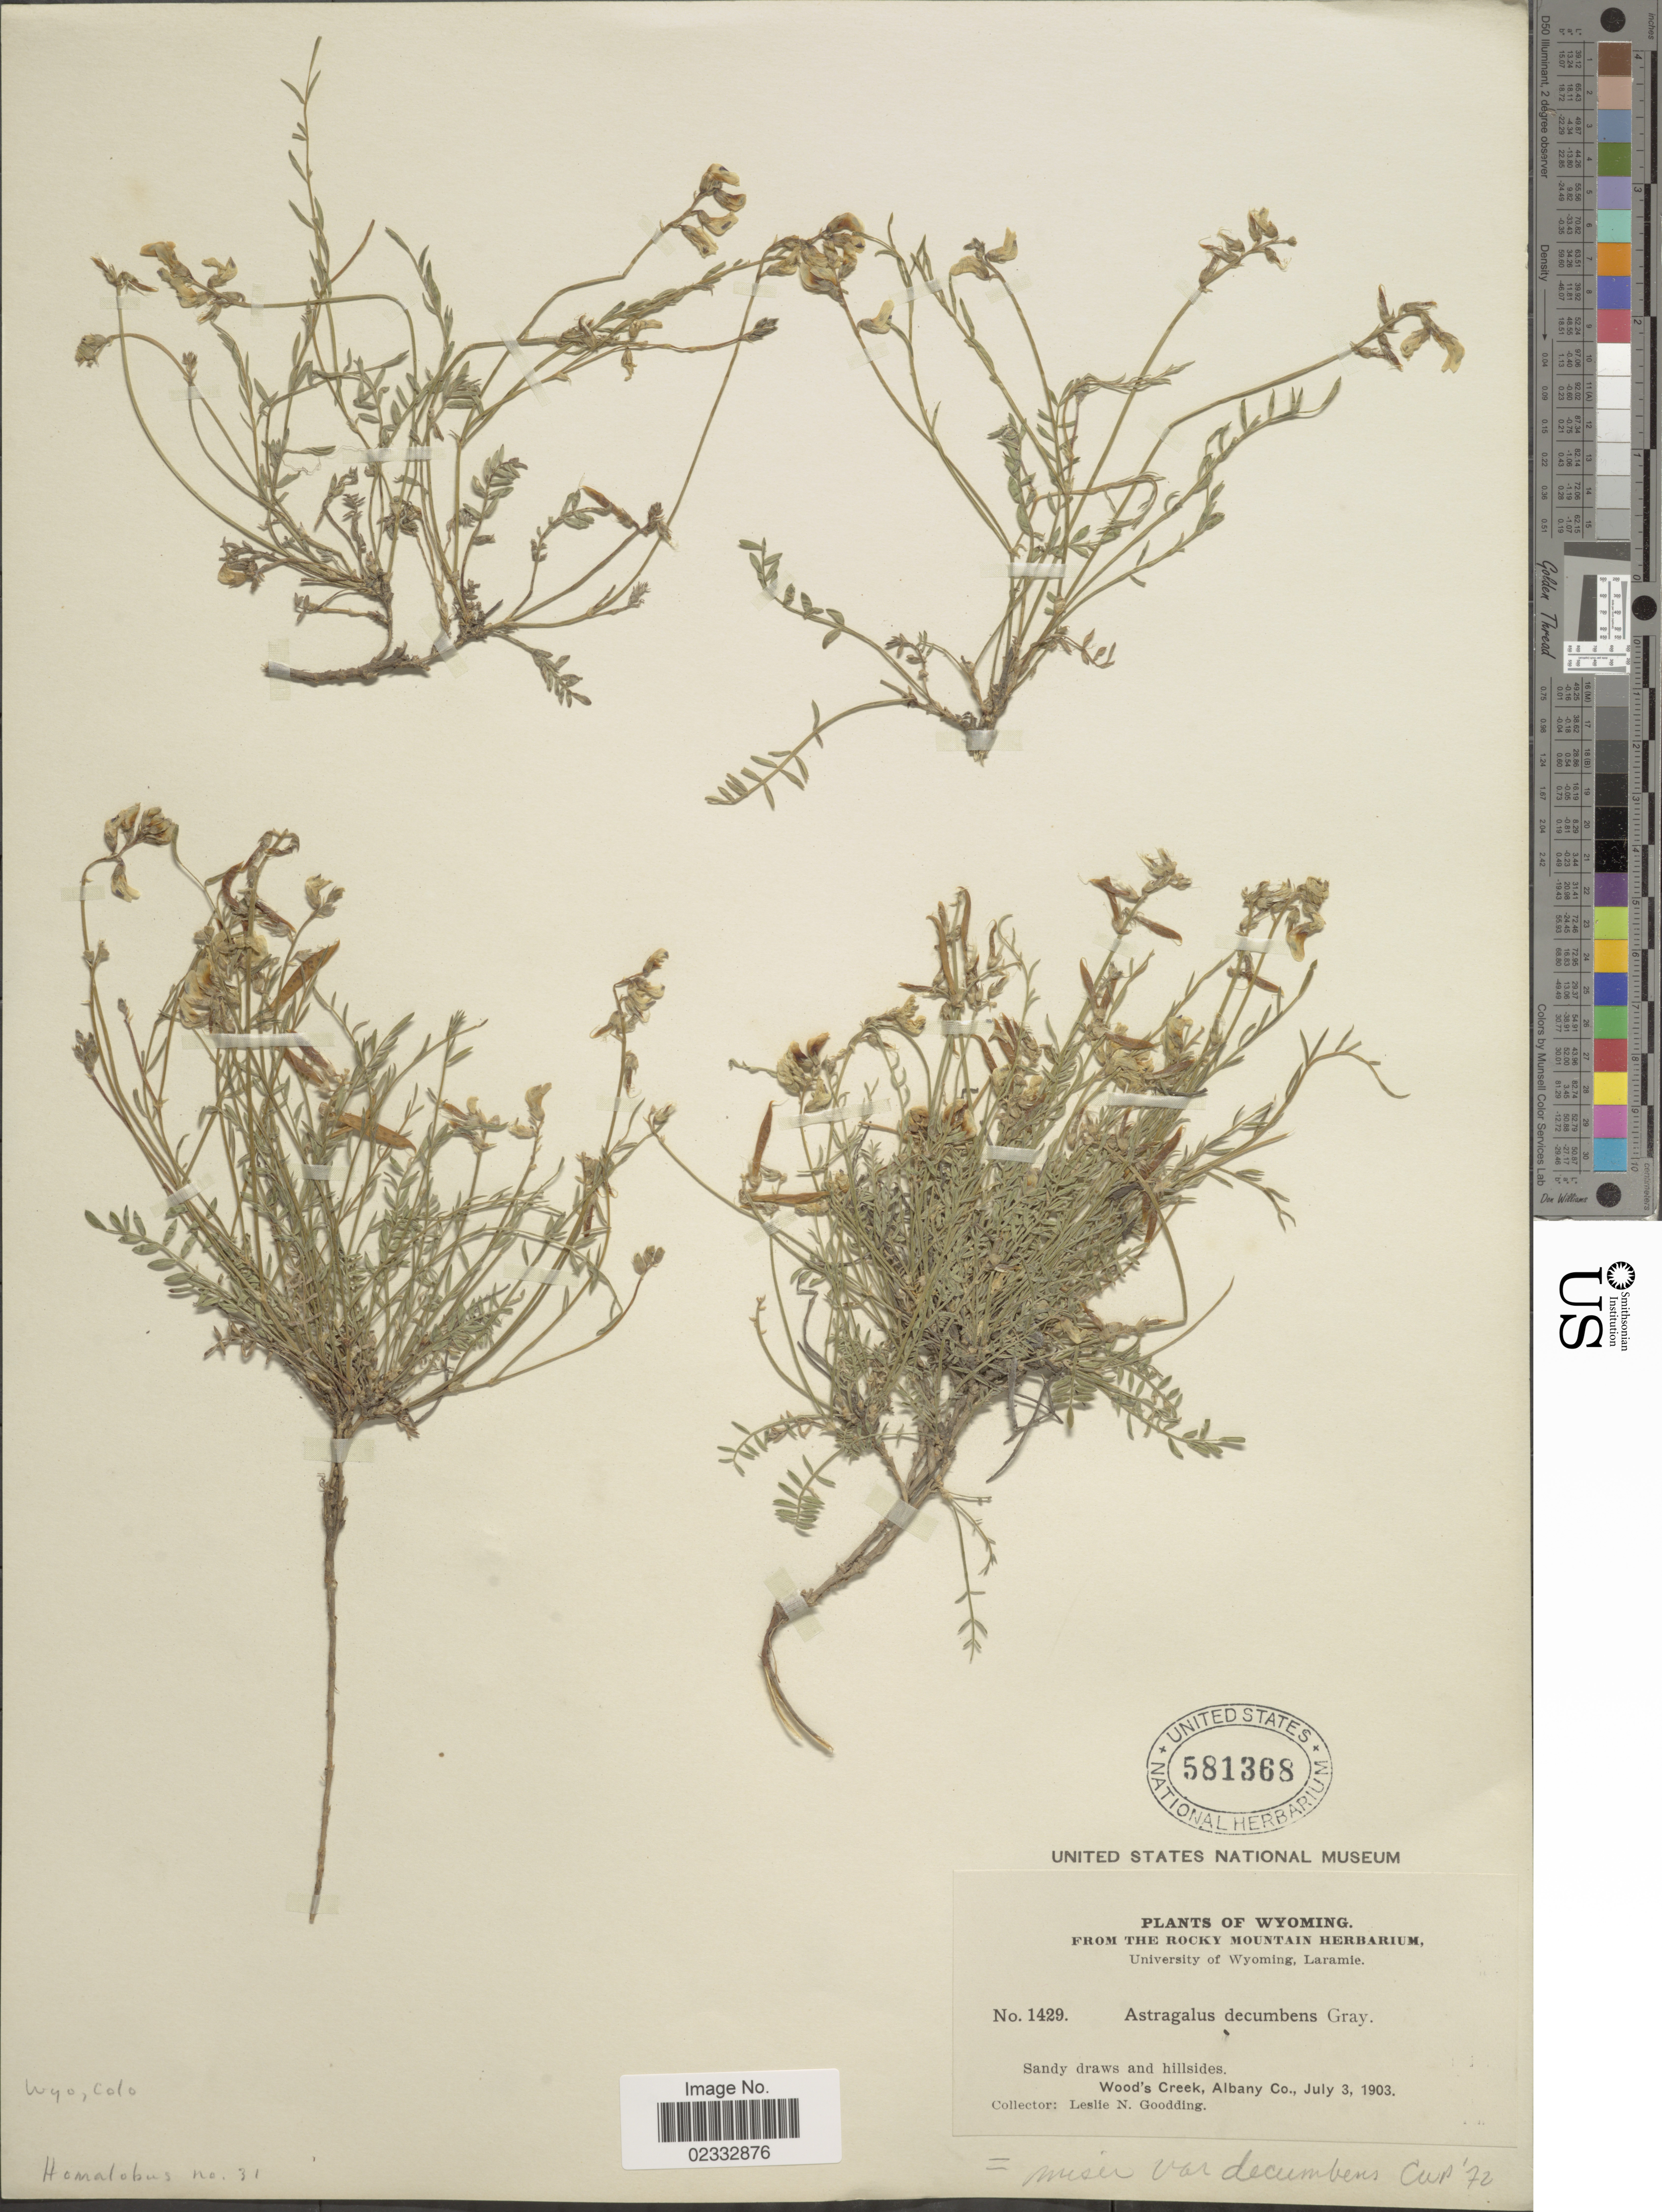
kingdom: Plantae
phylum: Tracheophyta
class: Magnoliopsida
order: Fabales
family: Fabaceae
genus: Astragalus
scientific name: Astragalus miser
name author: Douglas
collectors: L. N. Goodding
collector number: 1499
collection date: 1903-07-03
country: United States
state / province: Wyoming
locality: Wood's Creek, Albany Co.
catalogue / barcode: US 581368